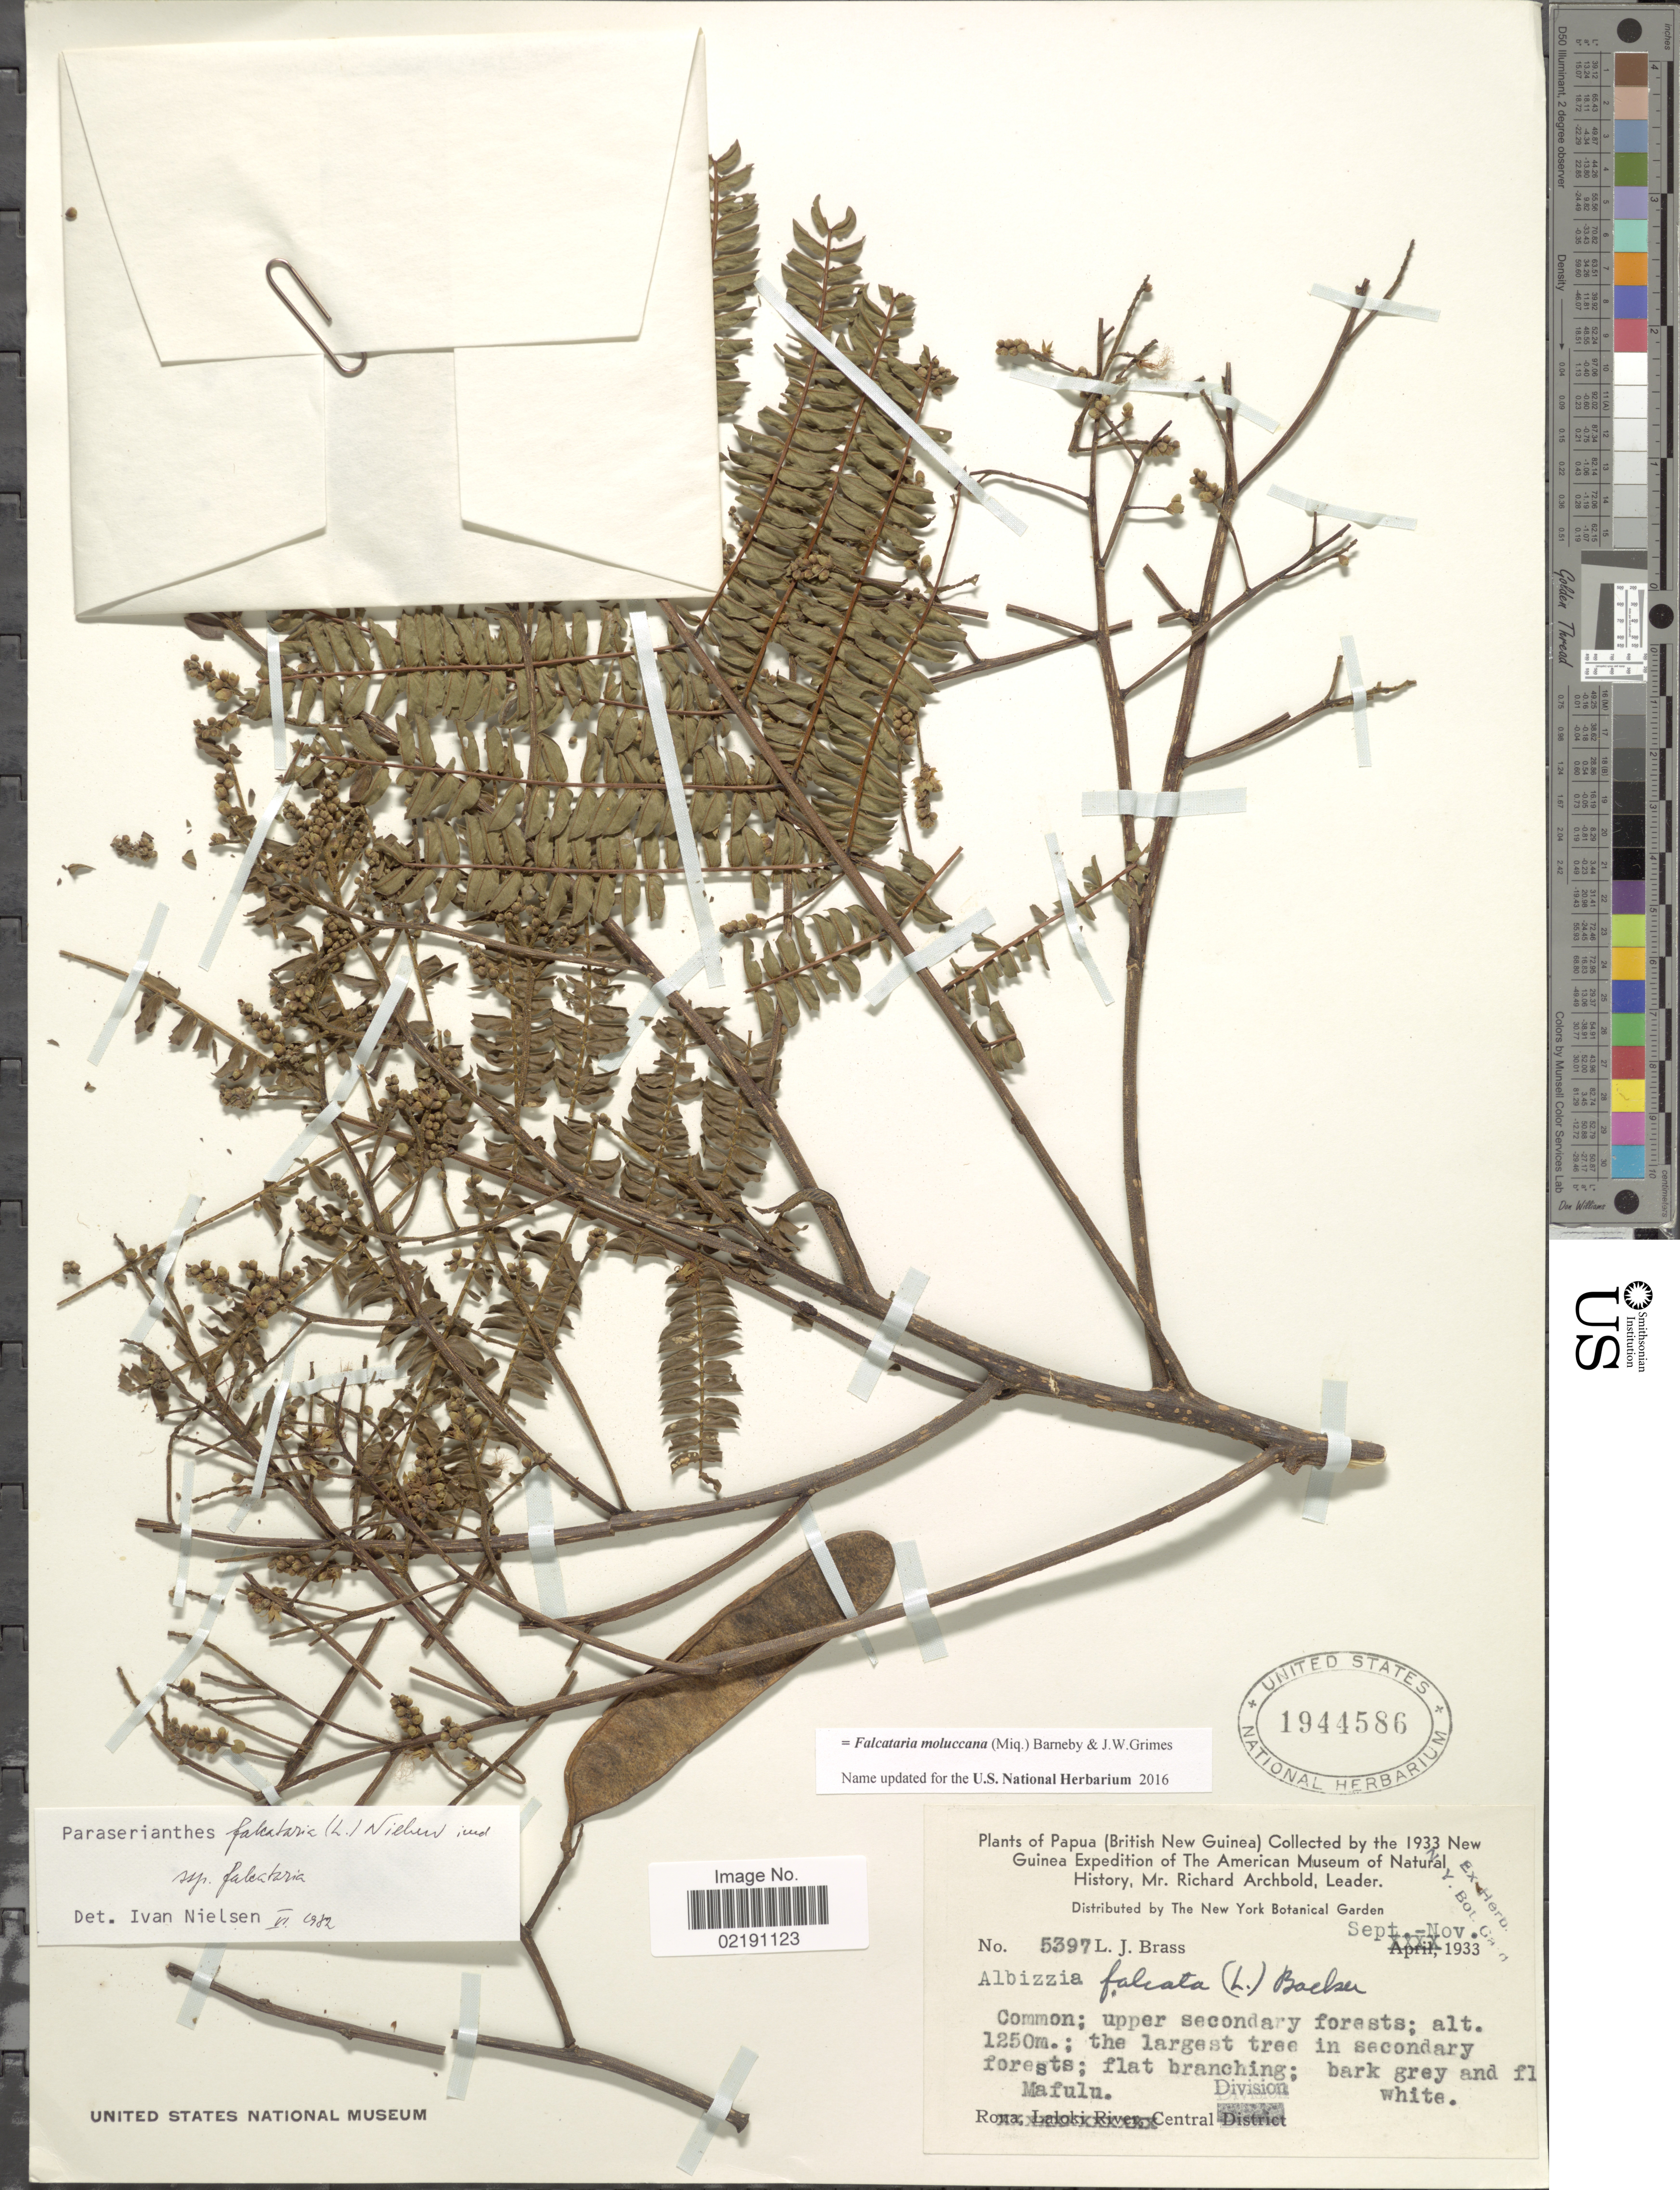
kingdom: Plantae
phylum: Tracheophyta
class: Magnoliopsida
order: Fabales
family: Fabaceae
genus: Falcataria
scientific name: Falcataria moluccana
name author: (Miq.) Barneby & Grimes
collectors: L. J. Brass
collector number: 5397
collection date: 1933-09/1933-11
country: Papua New Guinea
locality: Papua (British New Guinea). Mafulu. Central Division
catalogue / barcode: US 1944586